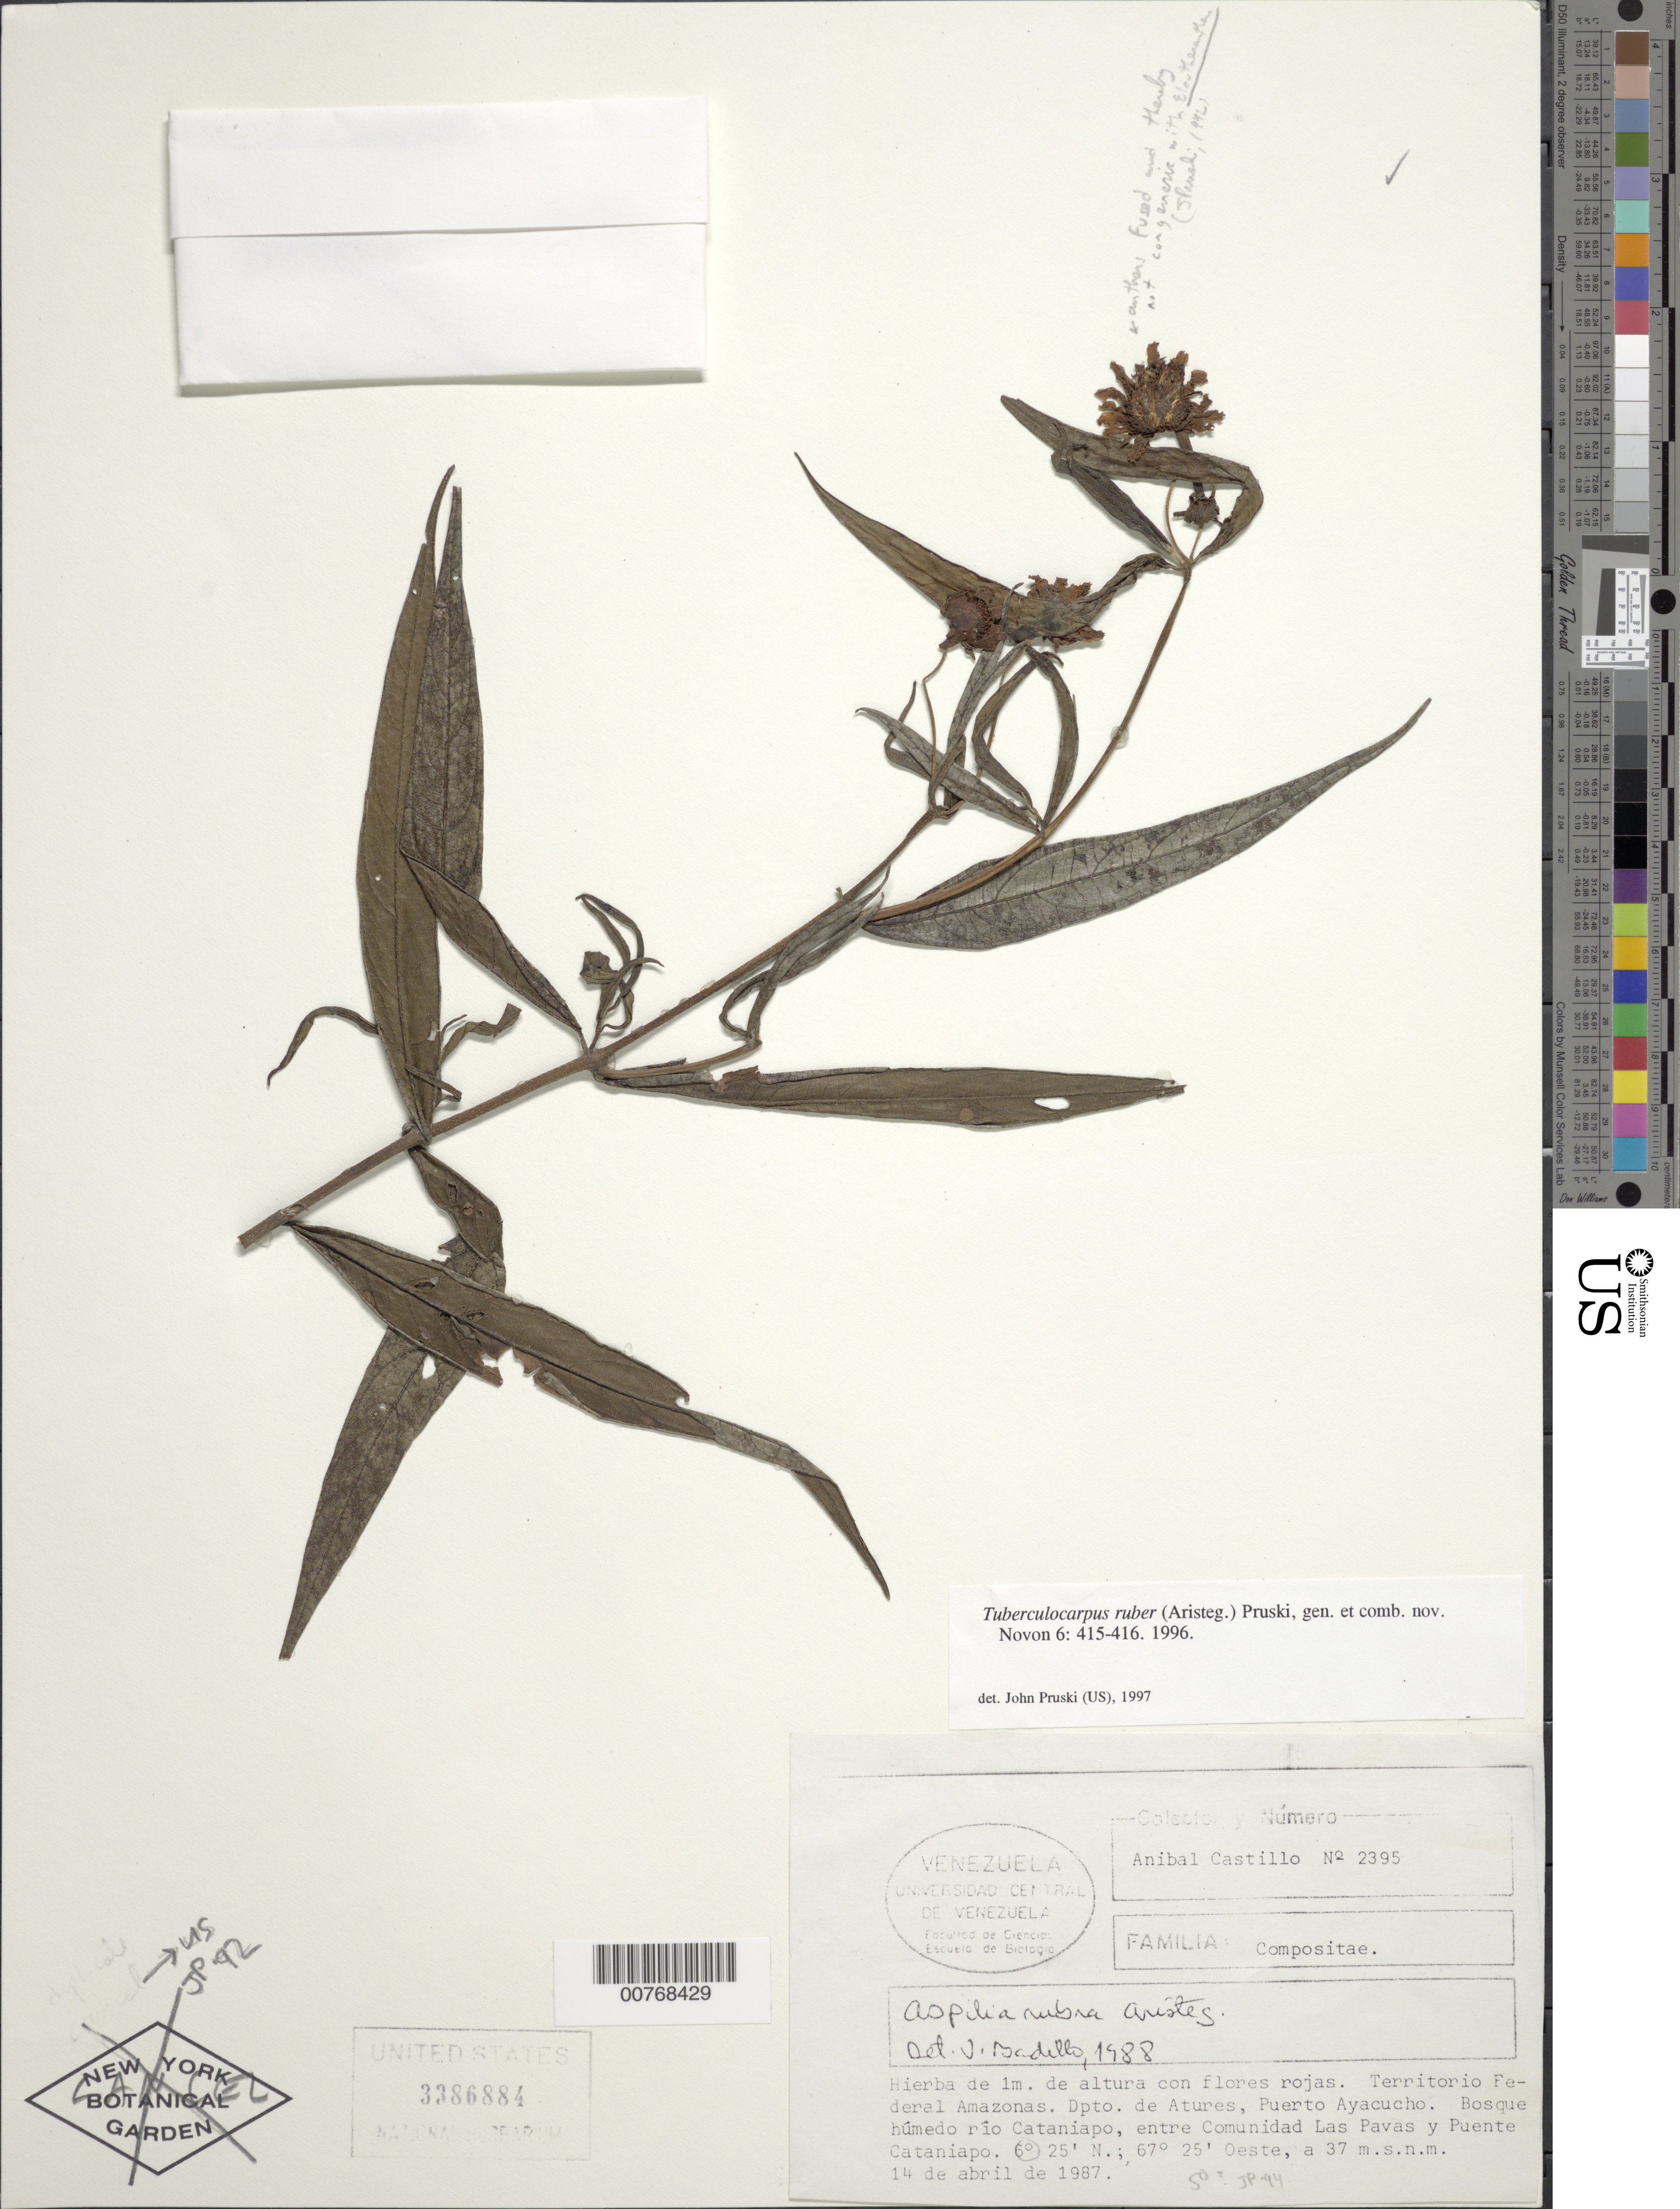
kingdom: Plantae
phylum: Tracheophyta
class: Magnoliopsida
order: Asterales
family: Asteraceae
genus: Tuberculocarpus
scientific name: Tuberculocarpus ruber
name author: (Aristeg.) Pruski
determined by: Pruski, J. F.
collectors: A. Castillo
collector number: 2395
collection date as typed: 14-Apr-87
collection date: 1987-04-14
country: Venezuela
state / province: Amazonas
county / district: Atures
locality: Puerto Ayacucho, Río Cataniapo, entre Comunidad Las Pavas y Puente Cataniapo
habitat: Bosque húmedo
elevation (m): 37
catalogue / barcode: US 3386884